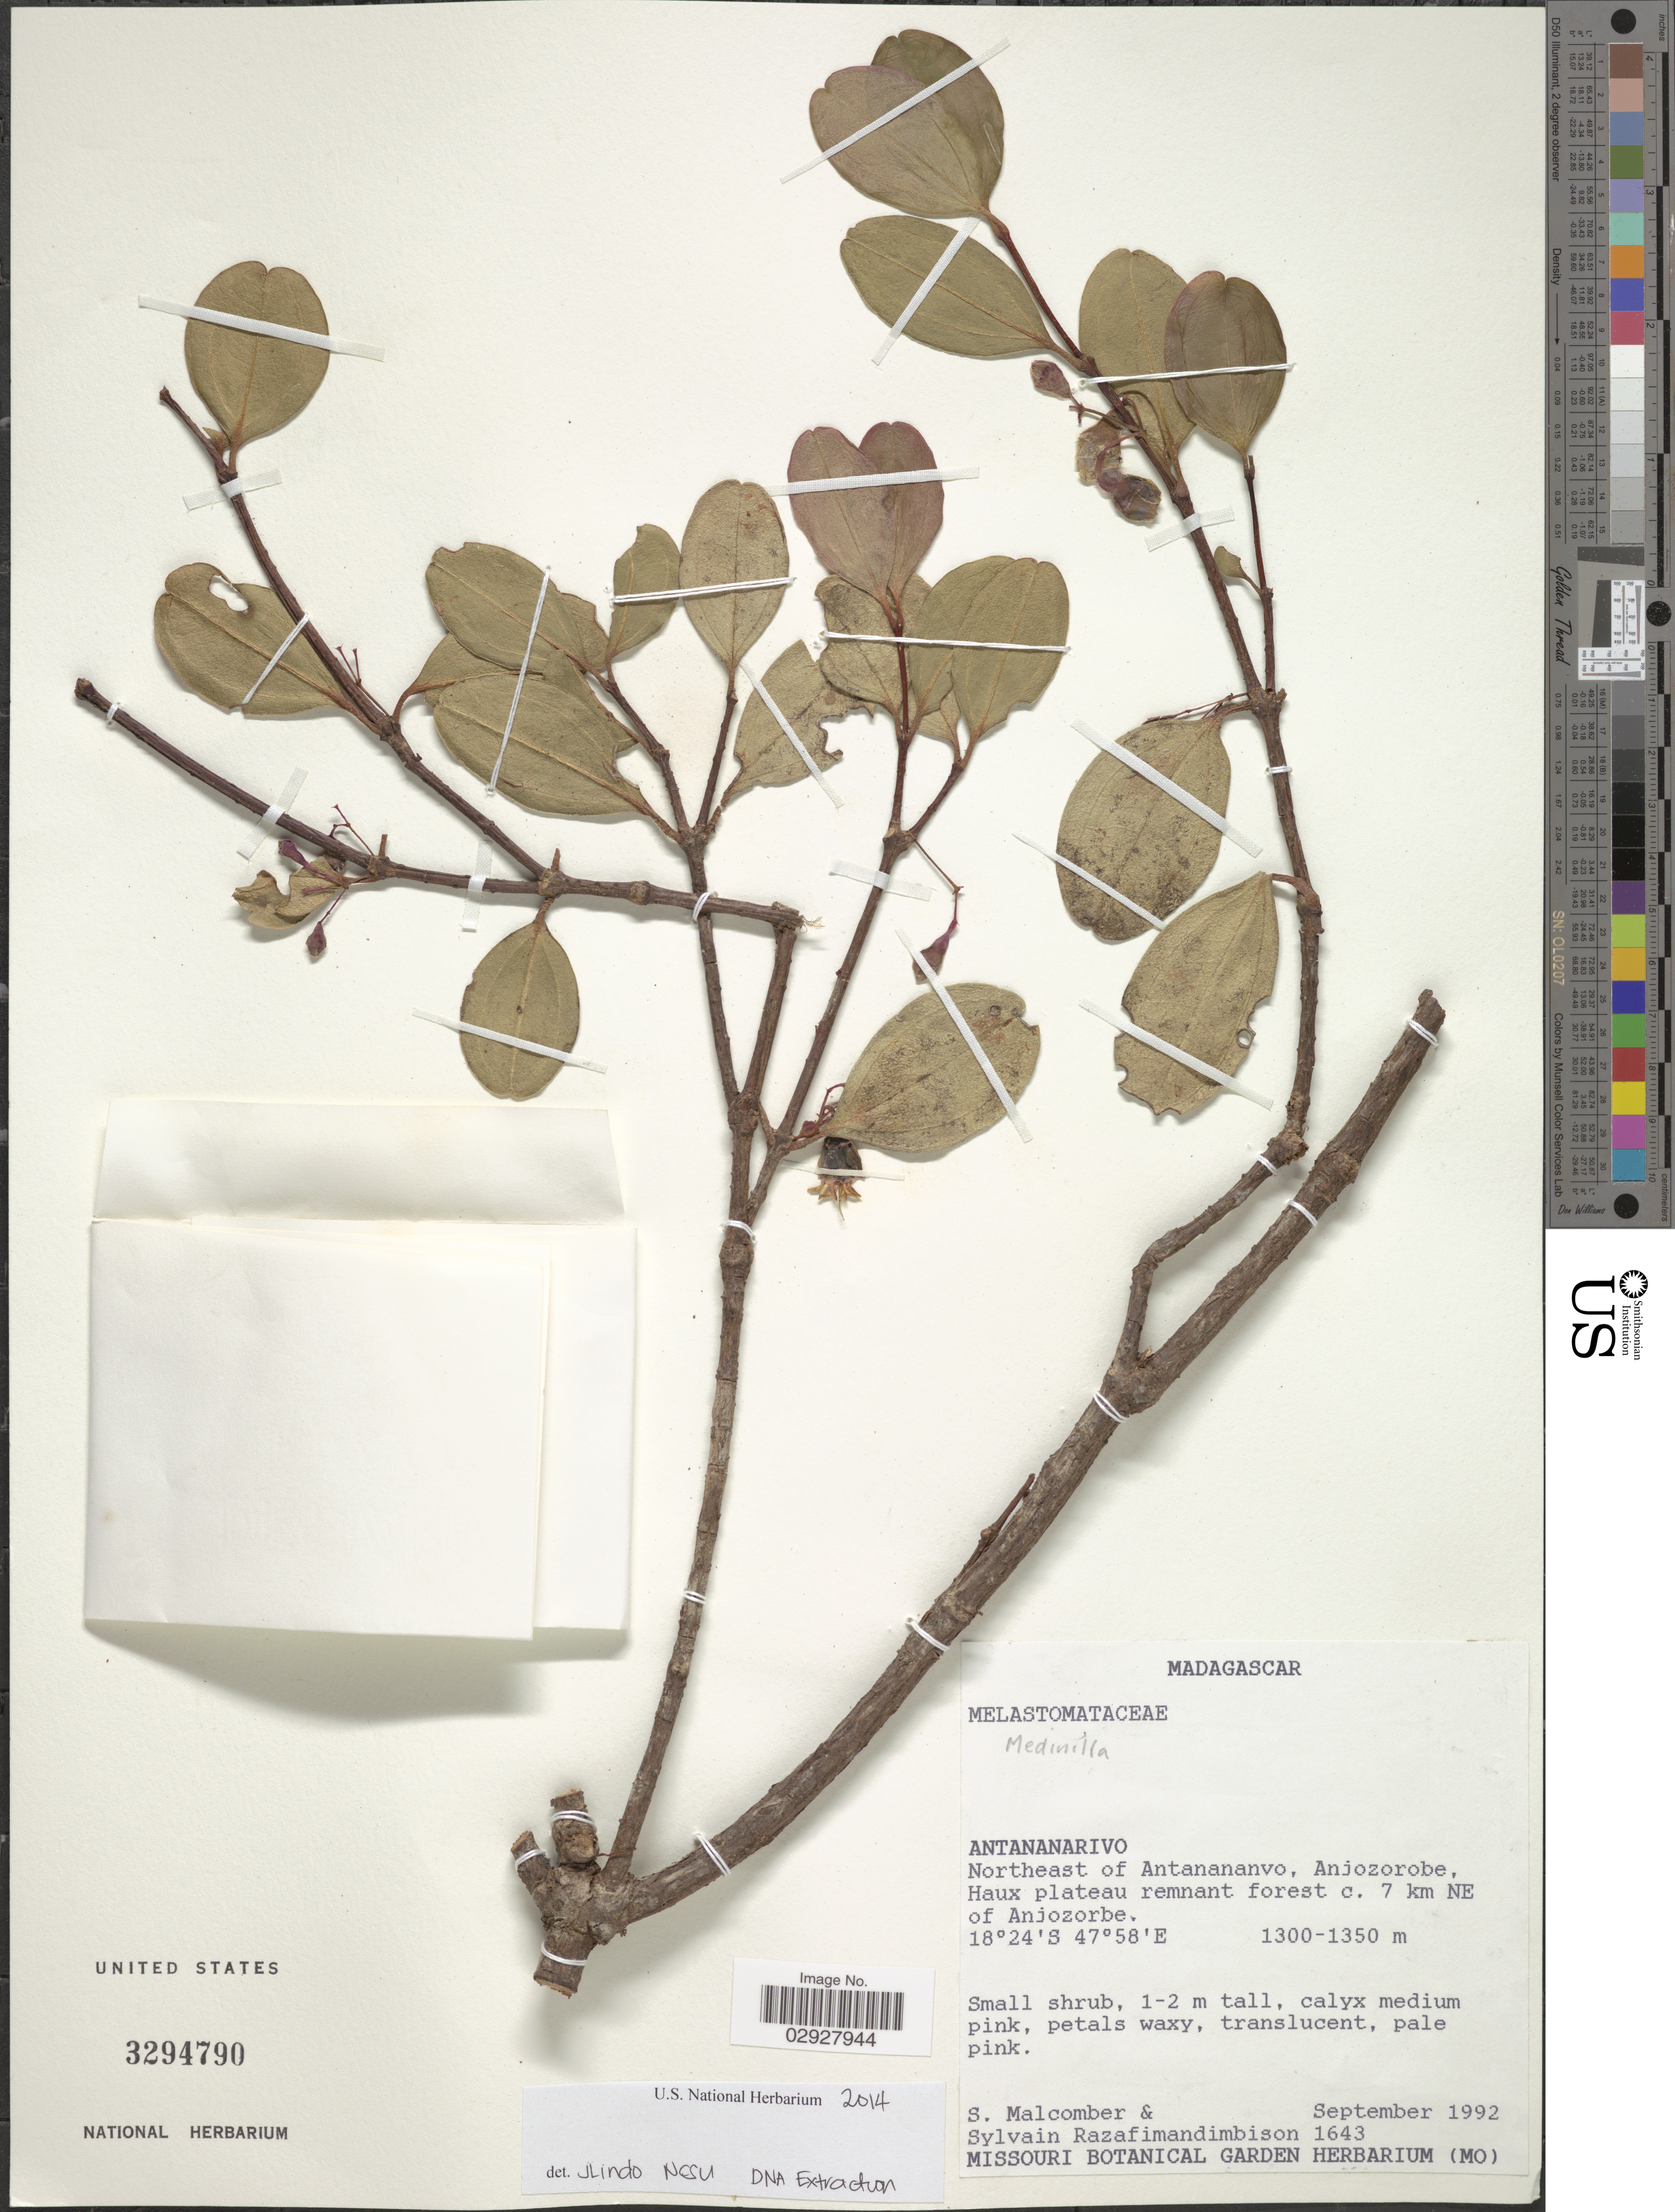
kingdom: Plantae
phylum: Tracheophyta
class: Magnoliopsida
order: Myrtales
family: Melastomataceae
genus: Medinilla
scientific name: Medinilla sp.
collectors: S. T. Malcomber & S. Razafimandimbison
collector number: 1643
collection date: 1992-09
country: Madagascar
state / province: Analamanga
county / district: Anjozorobe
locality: Northeast of Antanananvo, Anjozorobe, Haux plateau remnant forest c. 7 km NE of Anjozorbe.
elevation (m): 1300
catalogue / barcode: US 3194790